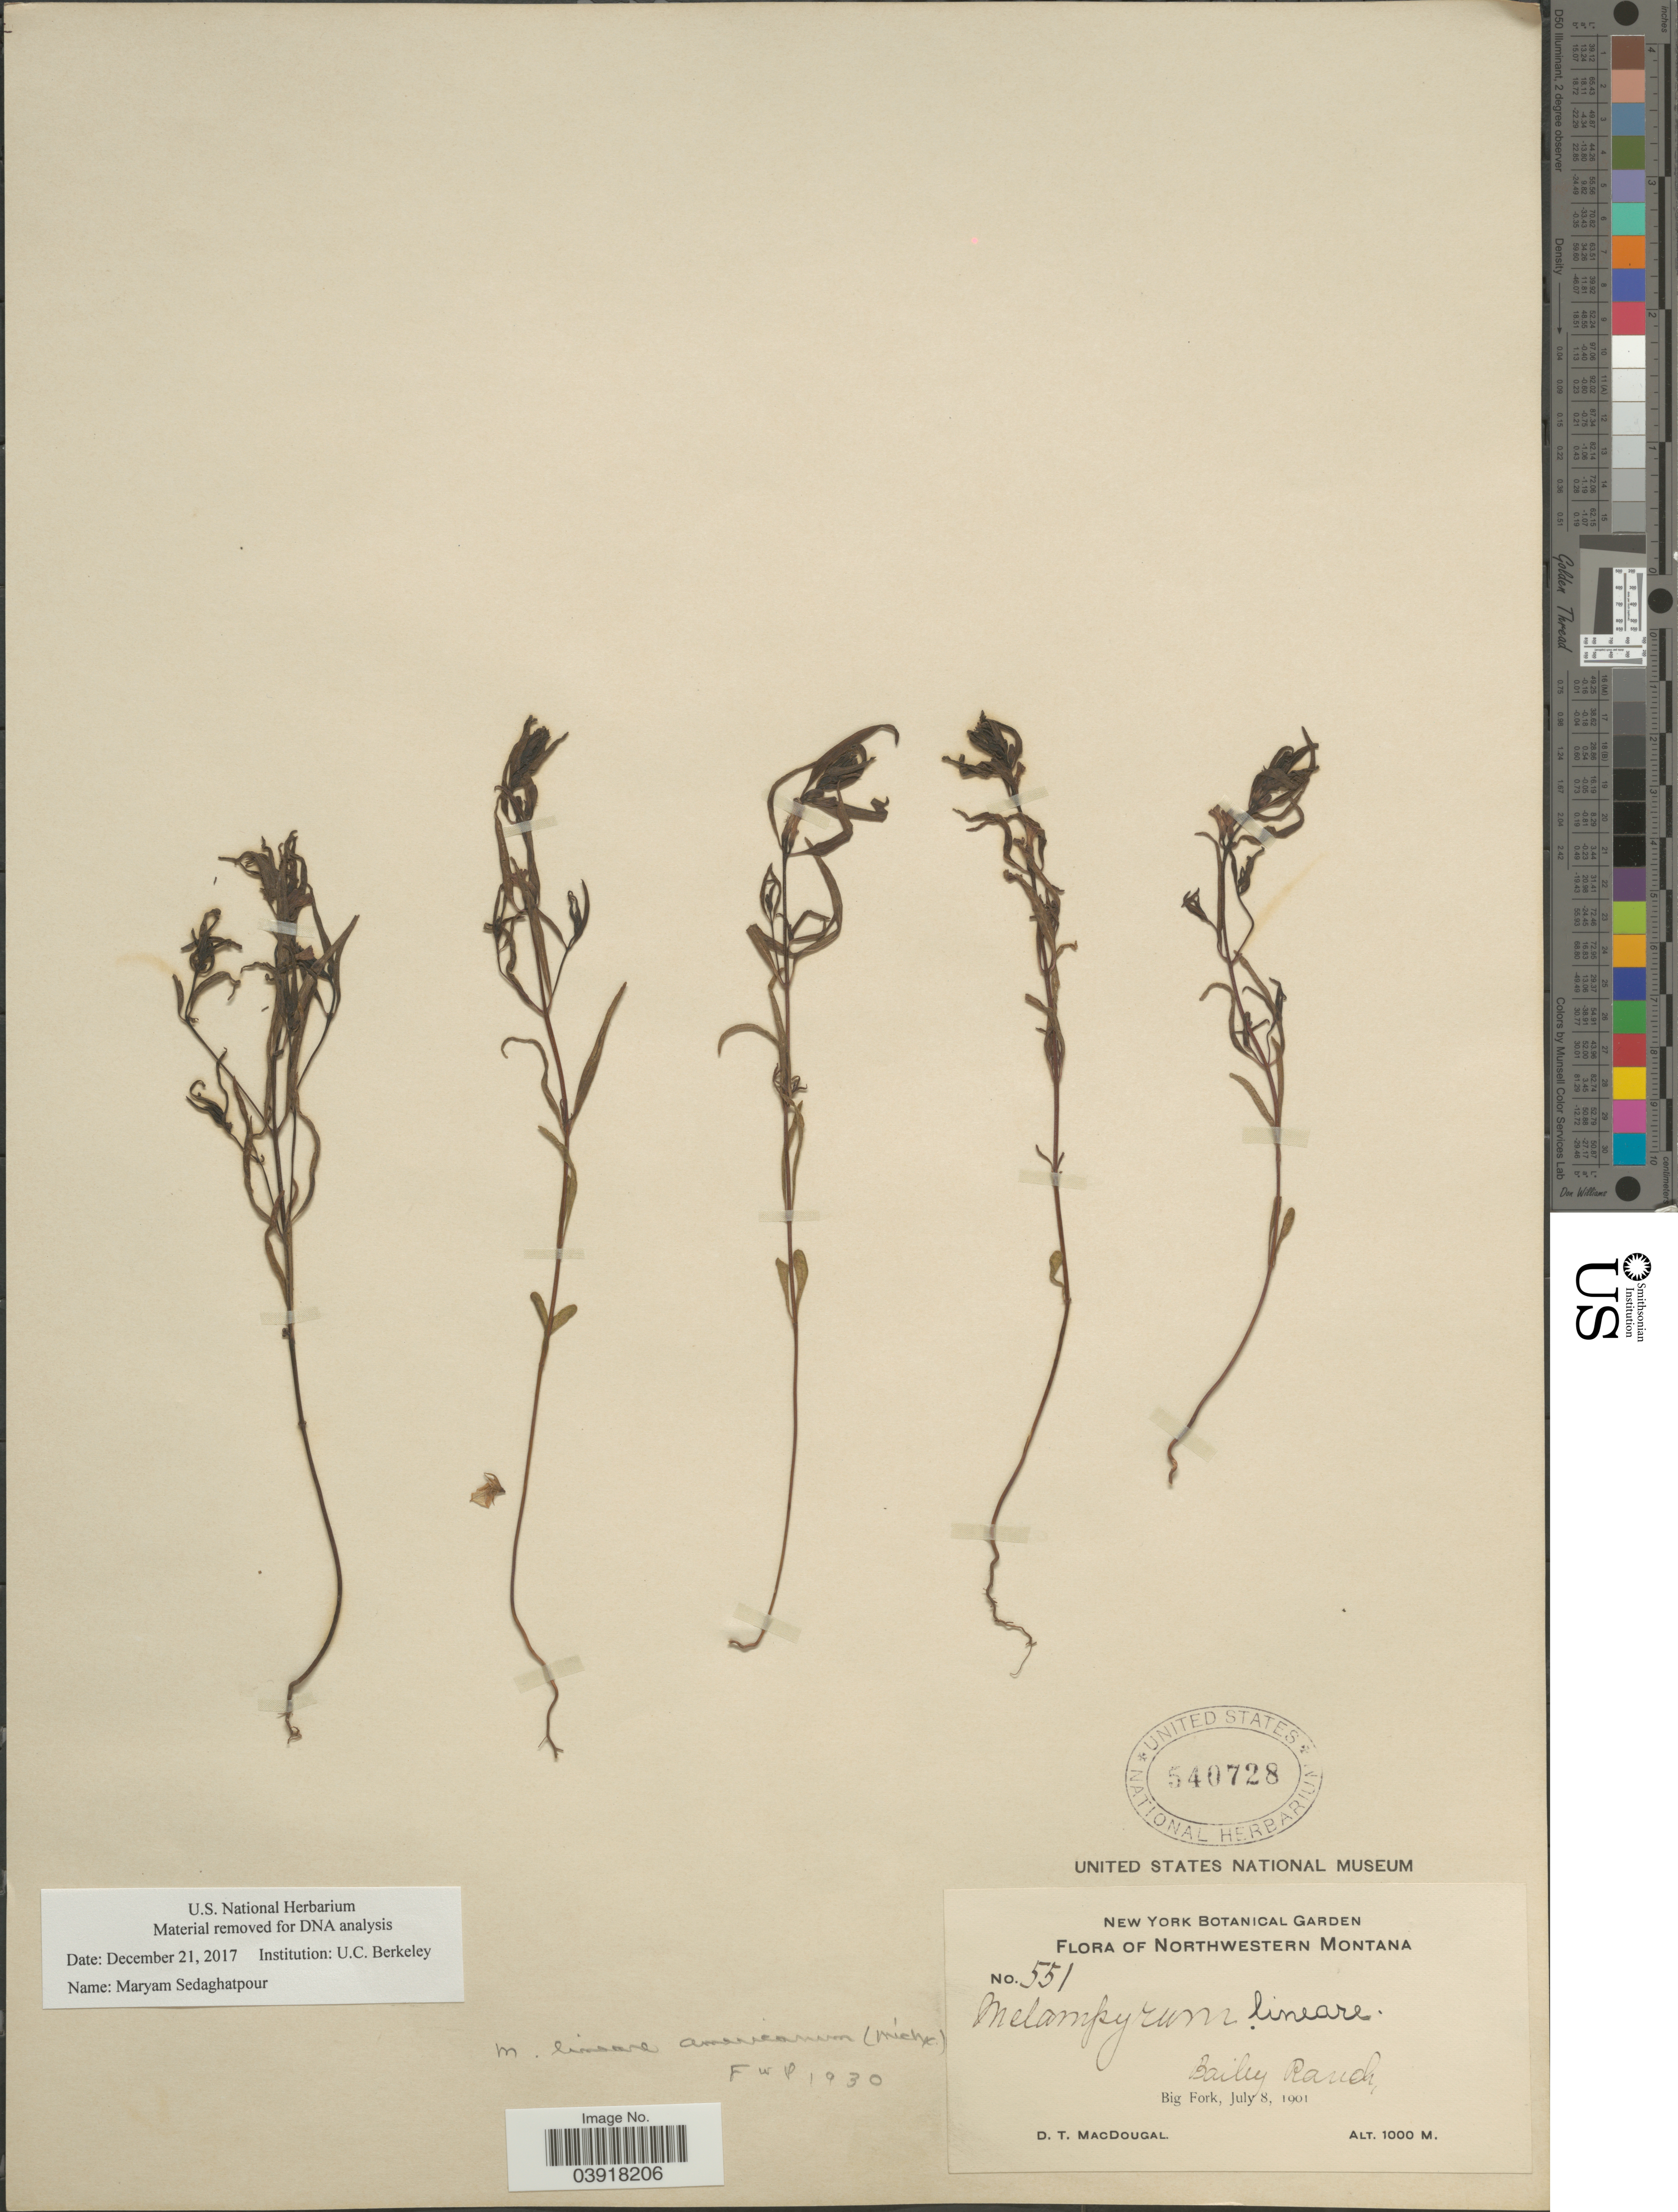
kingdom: Plantae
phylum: Tracheophyta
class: Magnoliopsida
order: Lamiales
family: Orobanchaceae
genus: Melampyrum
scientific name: Melampyrum lineare var. pectinatum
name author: (Pennell) Fernald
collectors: D. T. MacDougal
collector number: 551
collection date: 1901-07-08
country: United States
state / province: Montana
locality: Northwestern Montana. Bailey Ranch. Big Fork.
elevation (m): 1000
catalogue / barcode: US 540728